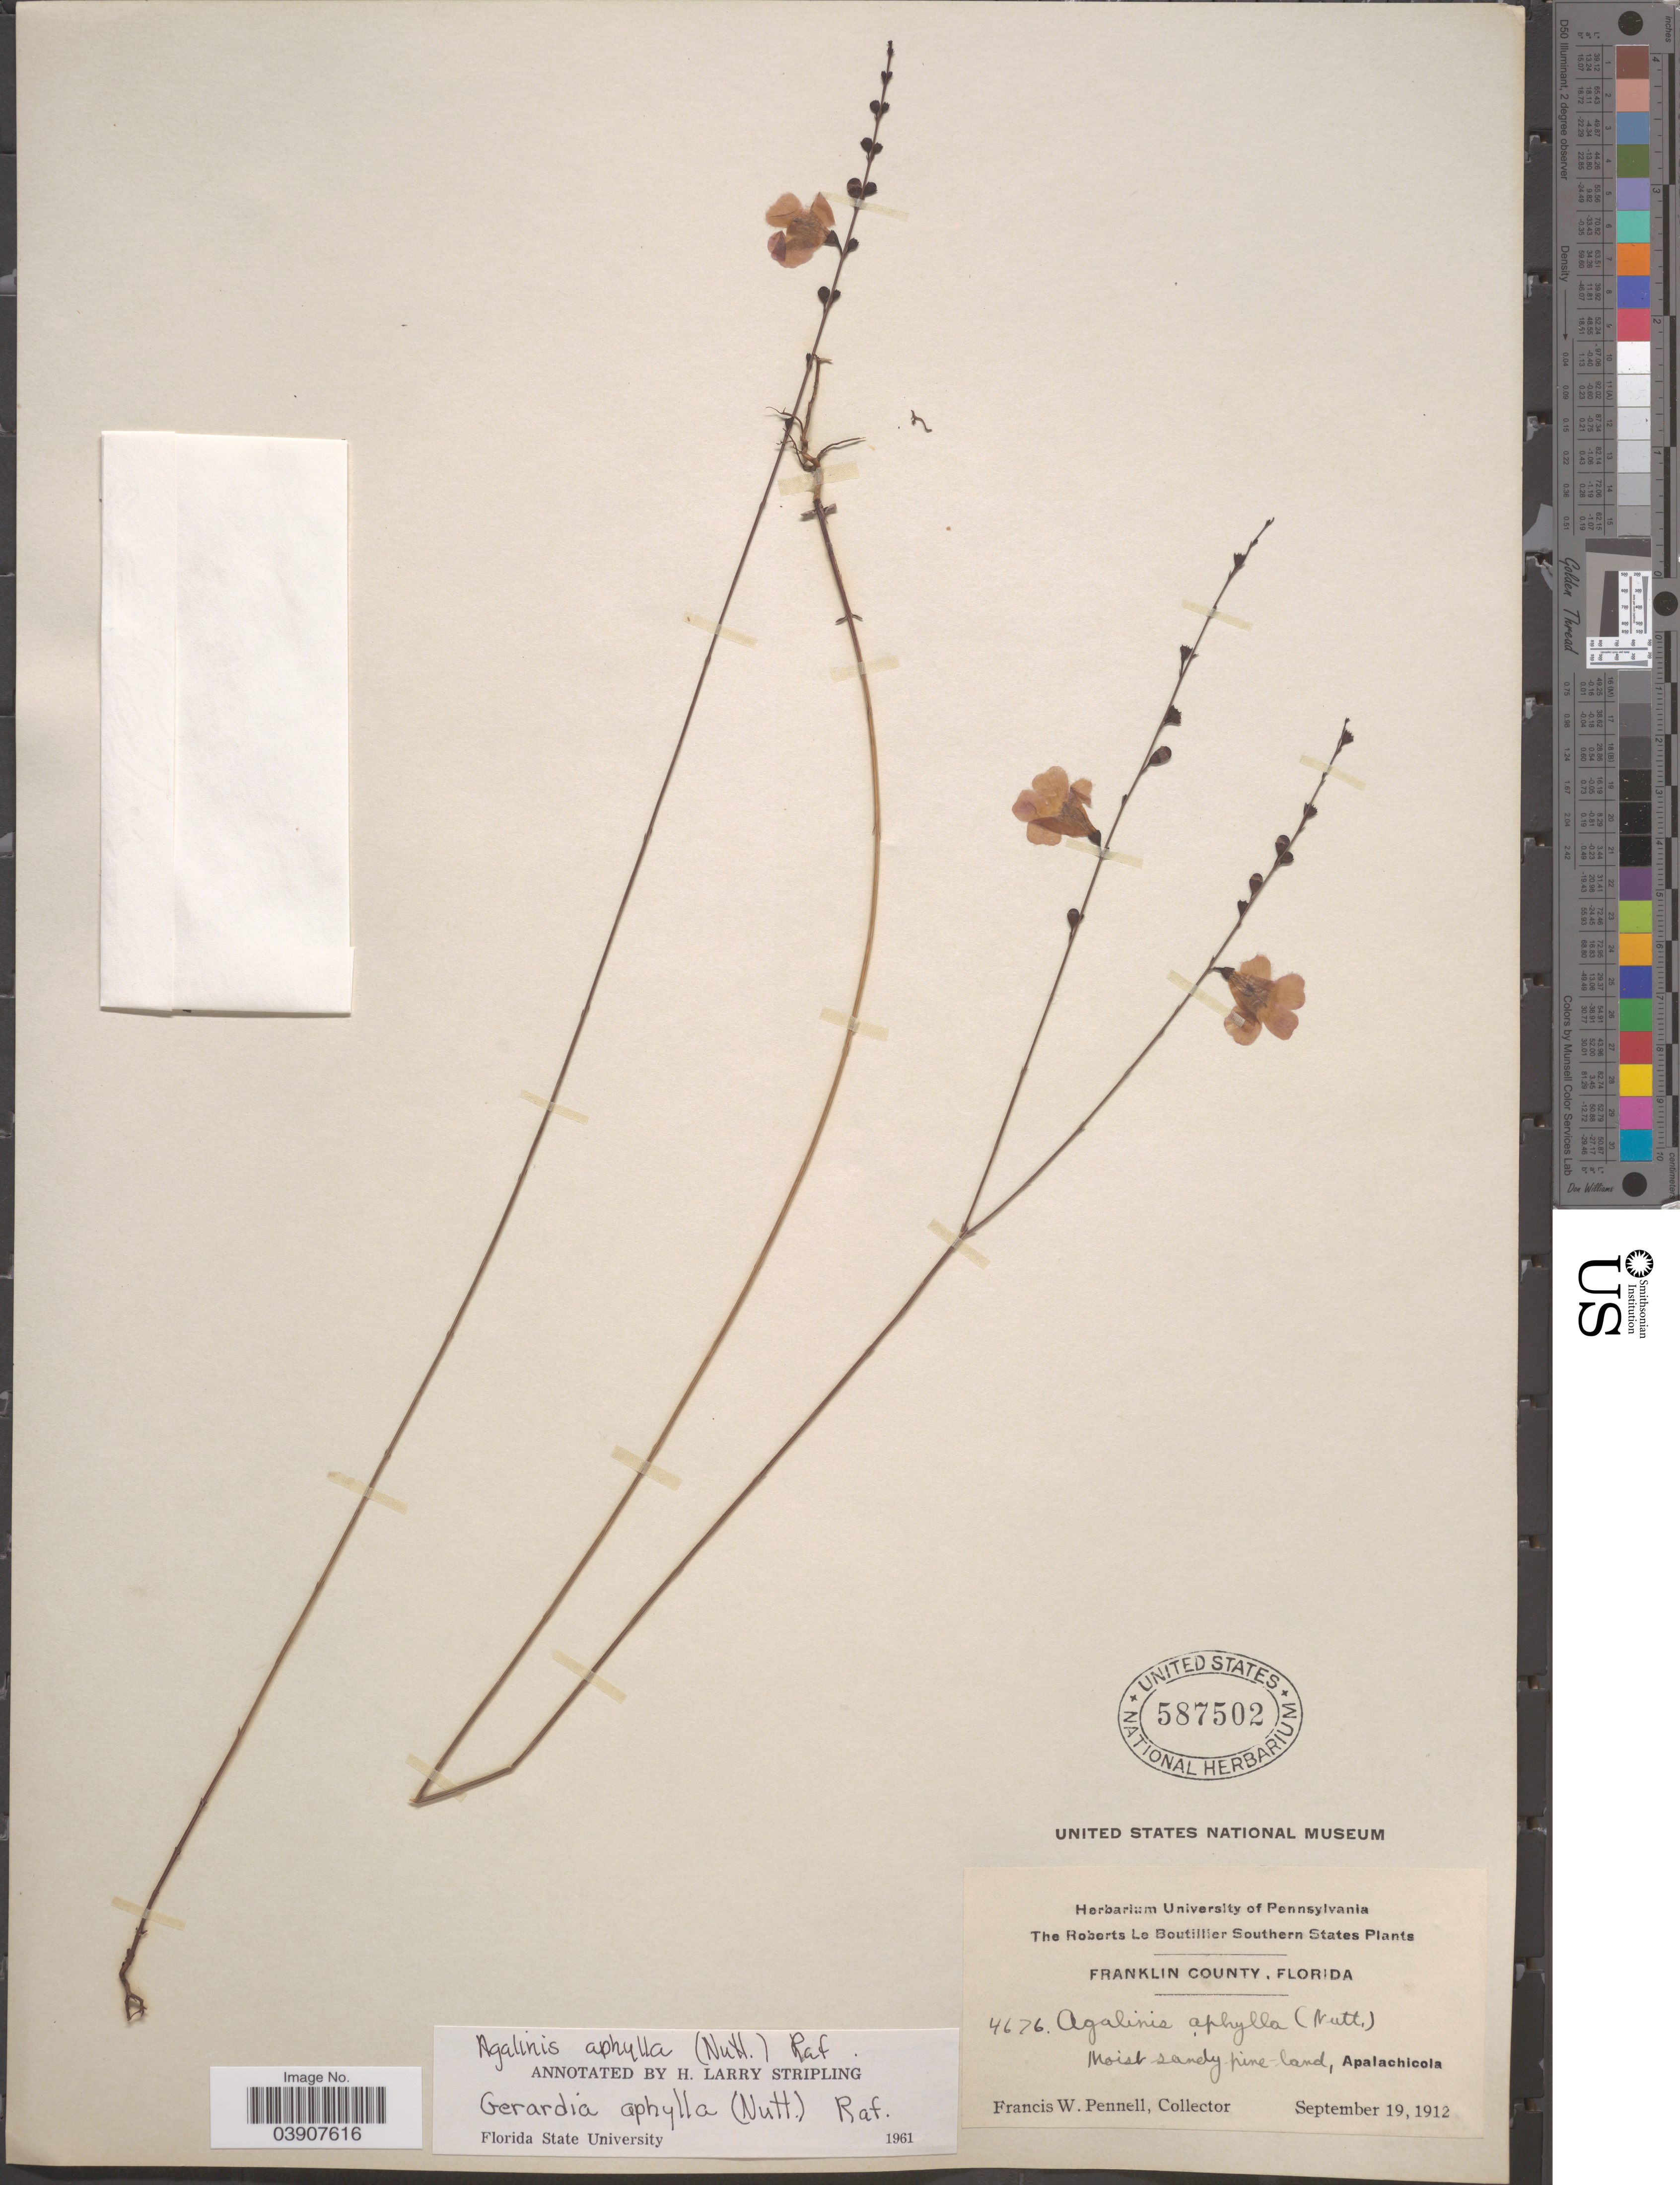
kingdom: Plantae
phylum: Tracheophyta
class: Magnoliopsida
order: Lamiales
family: Orobanchaceae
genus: Agalinis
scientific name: Agalinis aphylla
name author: (Nutt.) Raf.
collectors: F. W. Pennell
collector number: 4676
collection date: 1912-09-19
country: United States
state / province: Florida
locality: Southern States [unsure placement] Franklin County. Apalachicola.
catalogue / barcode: US 587502